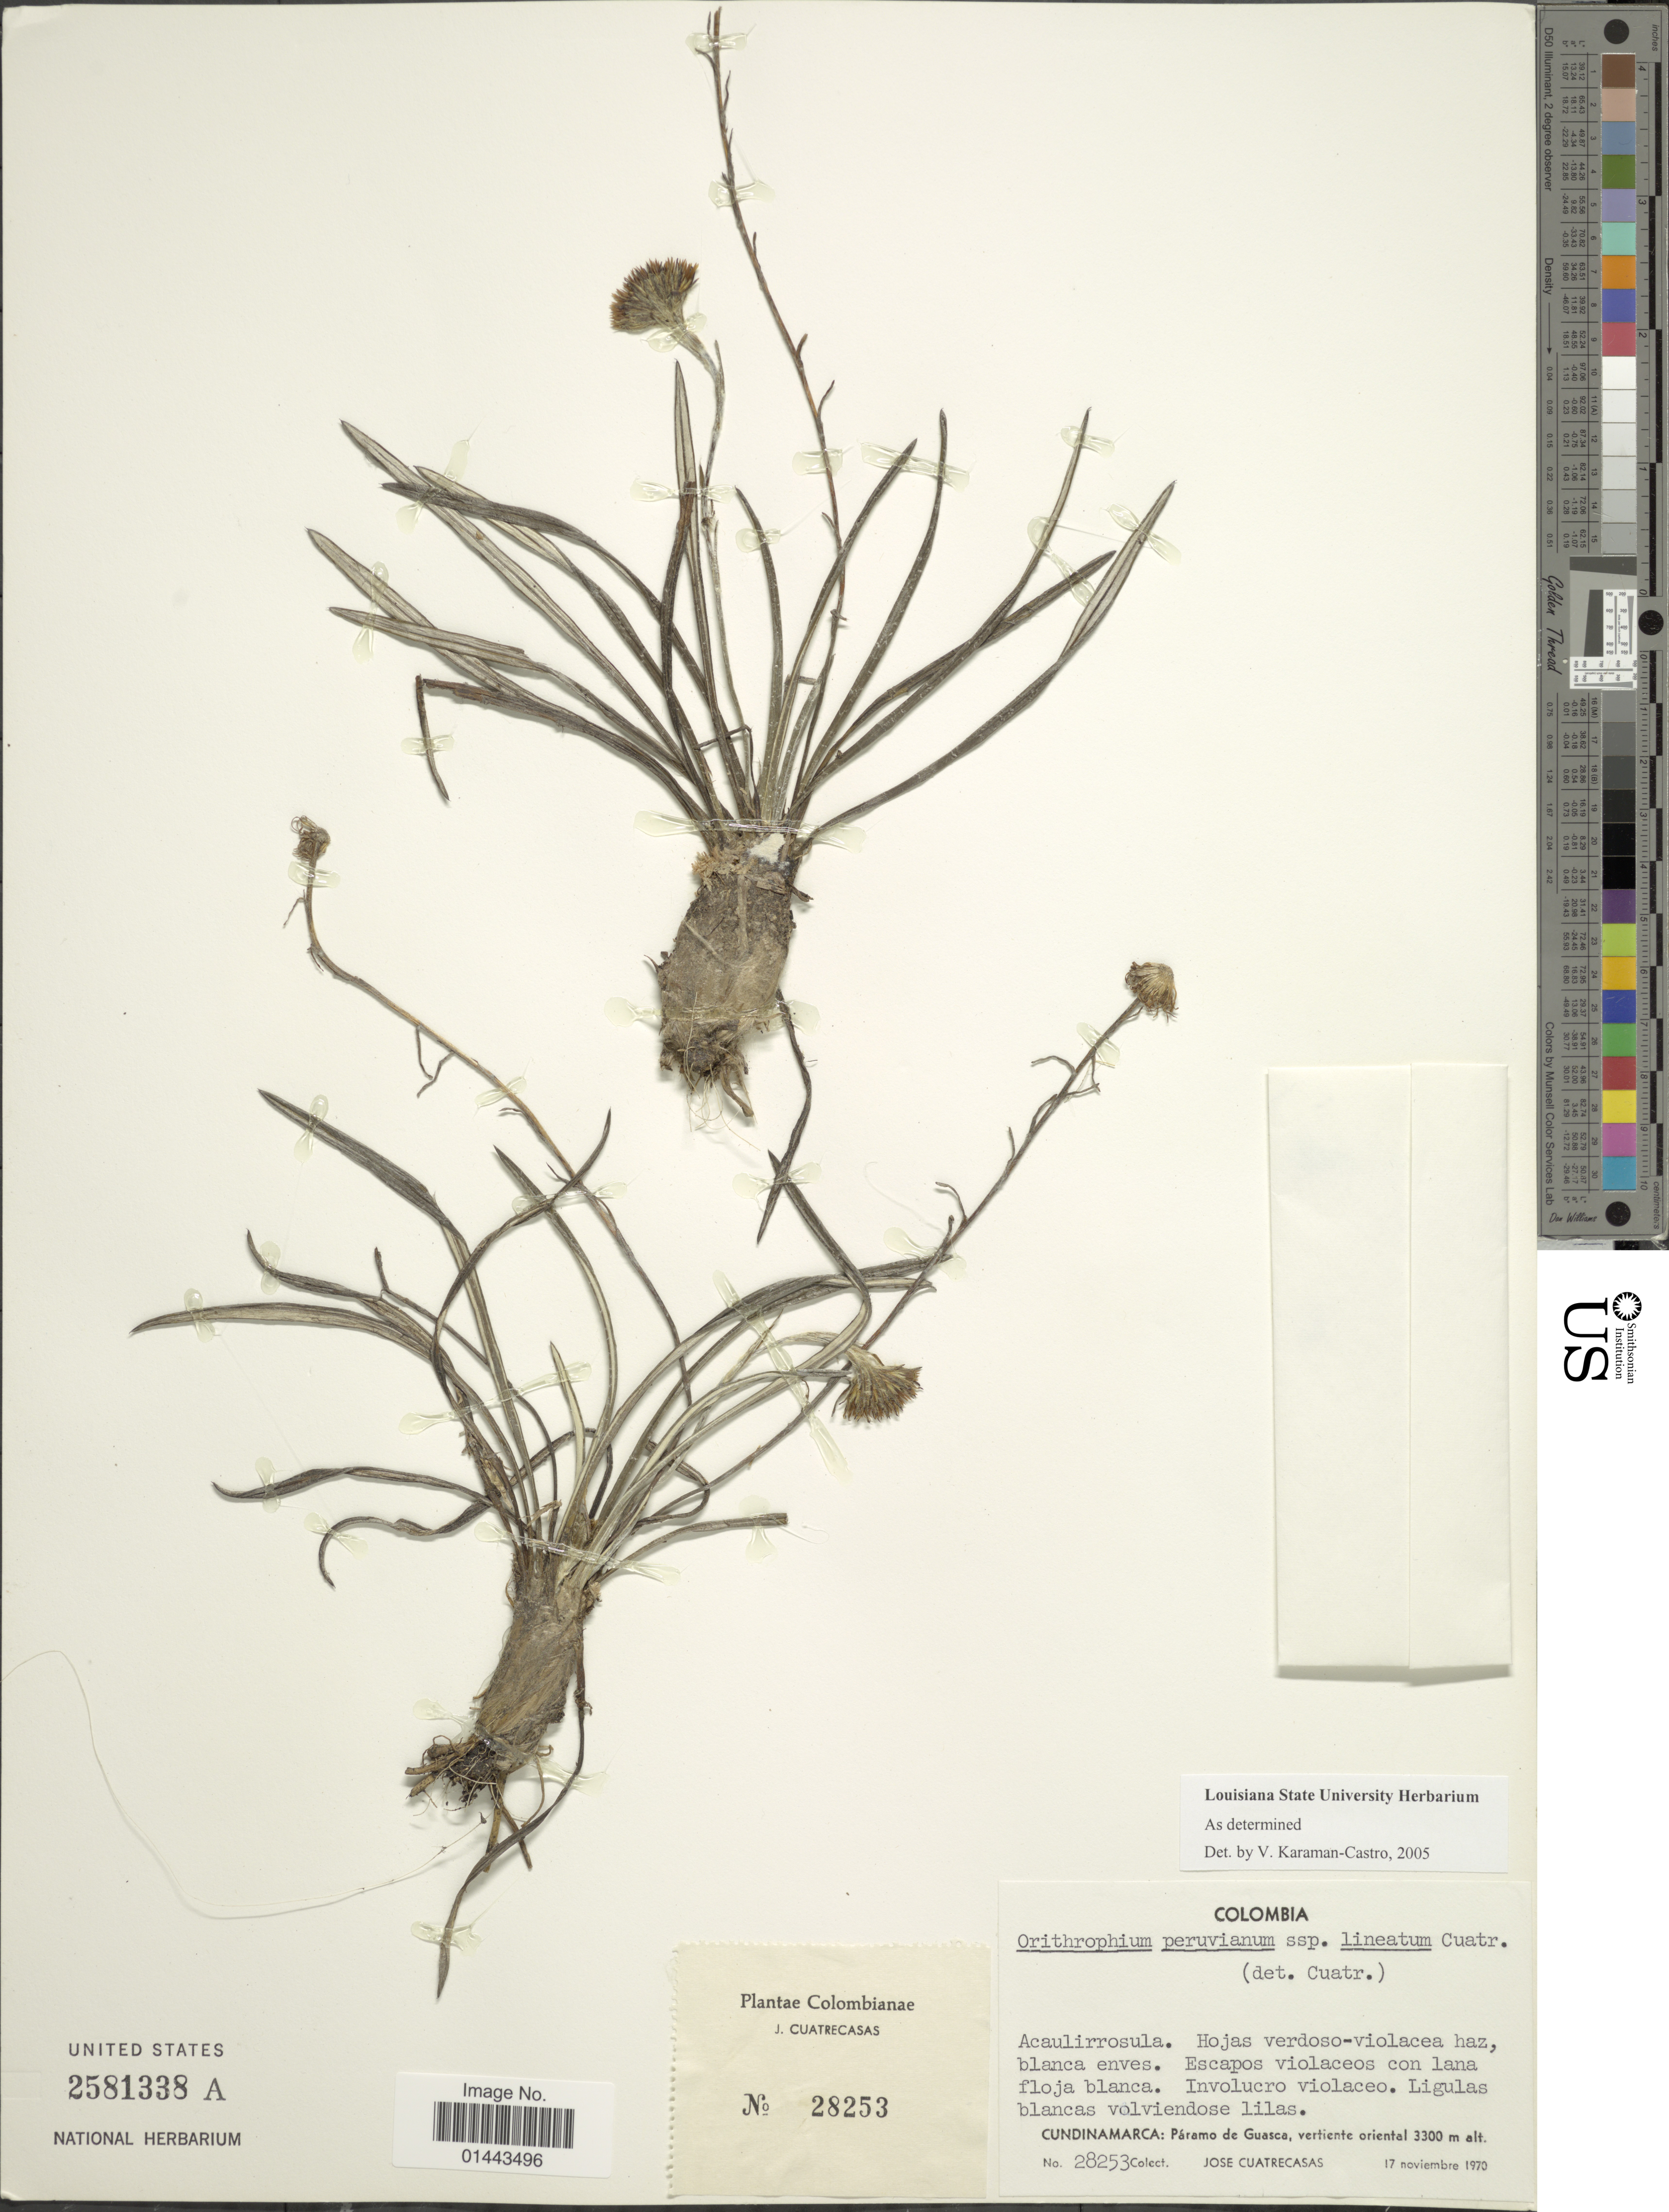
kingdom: Plantae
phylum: Tracheophyta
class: Magnoliopsida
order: Asterales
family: Asteraceae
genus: Oritrophium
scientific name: Oritrophium peruvianum f. intermedium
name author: Cuatrec.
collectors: J. Cuatrecasas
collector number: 28253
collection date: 1970-11-17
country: Colombia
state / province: Cundinamarca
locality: Paramo de Guasca, vertiente oriental.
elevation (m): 3300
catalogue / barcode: US 2581338A